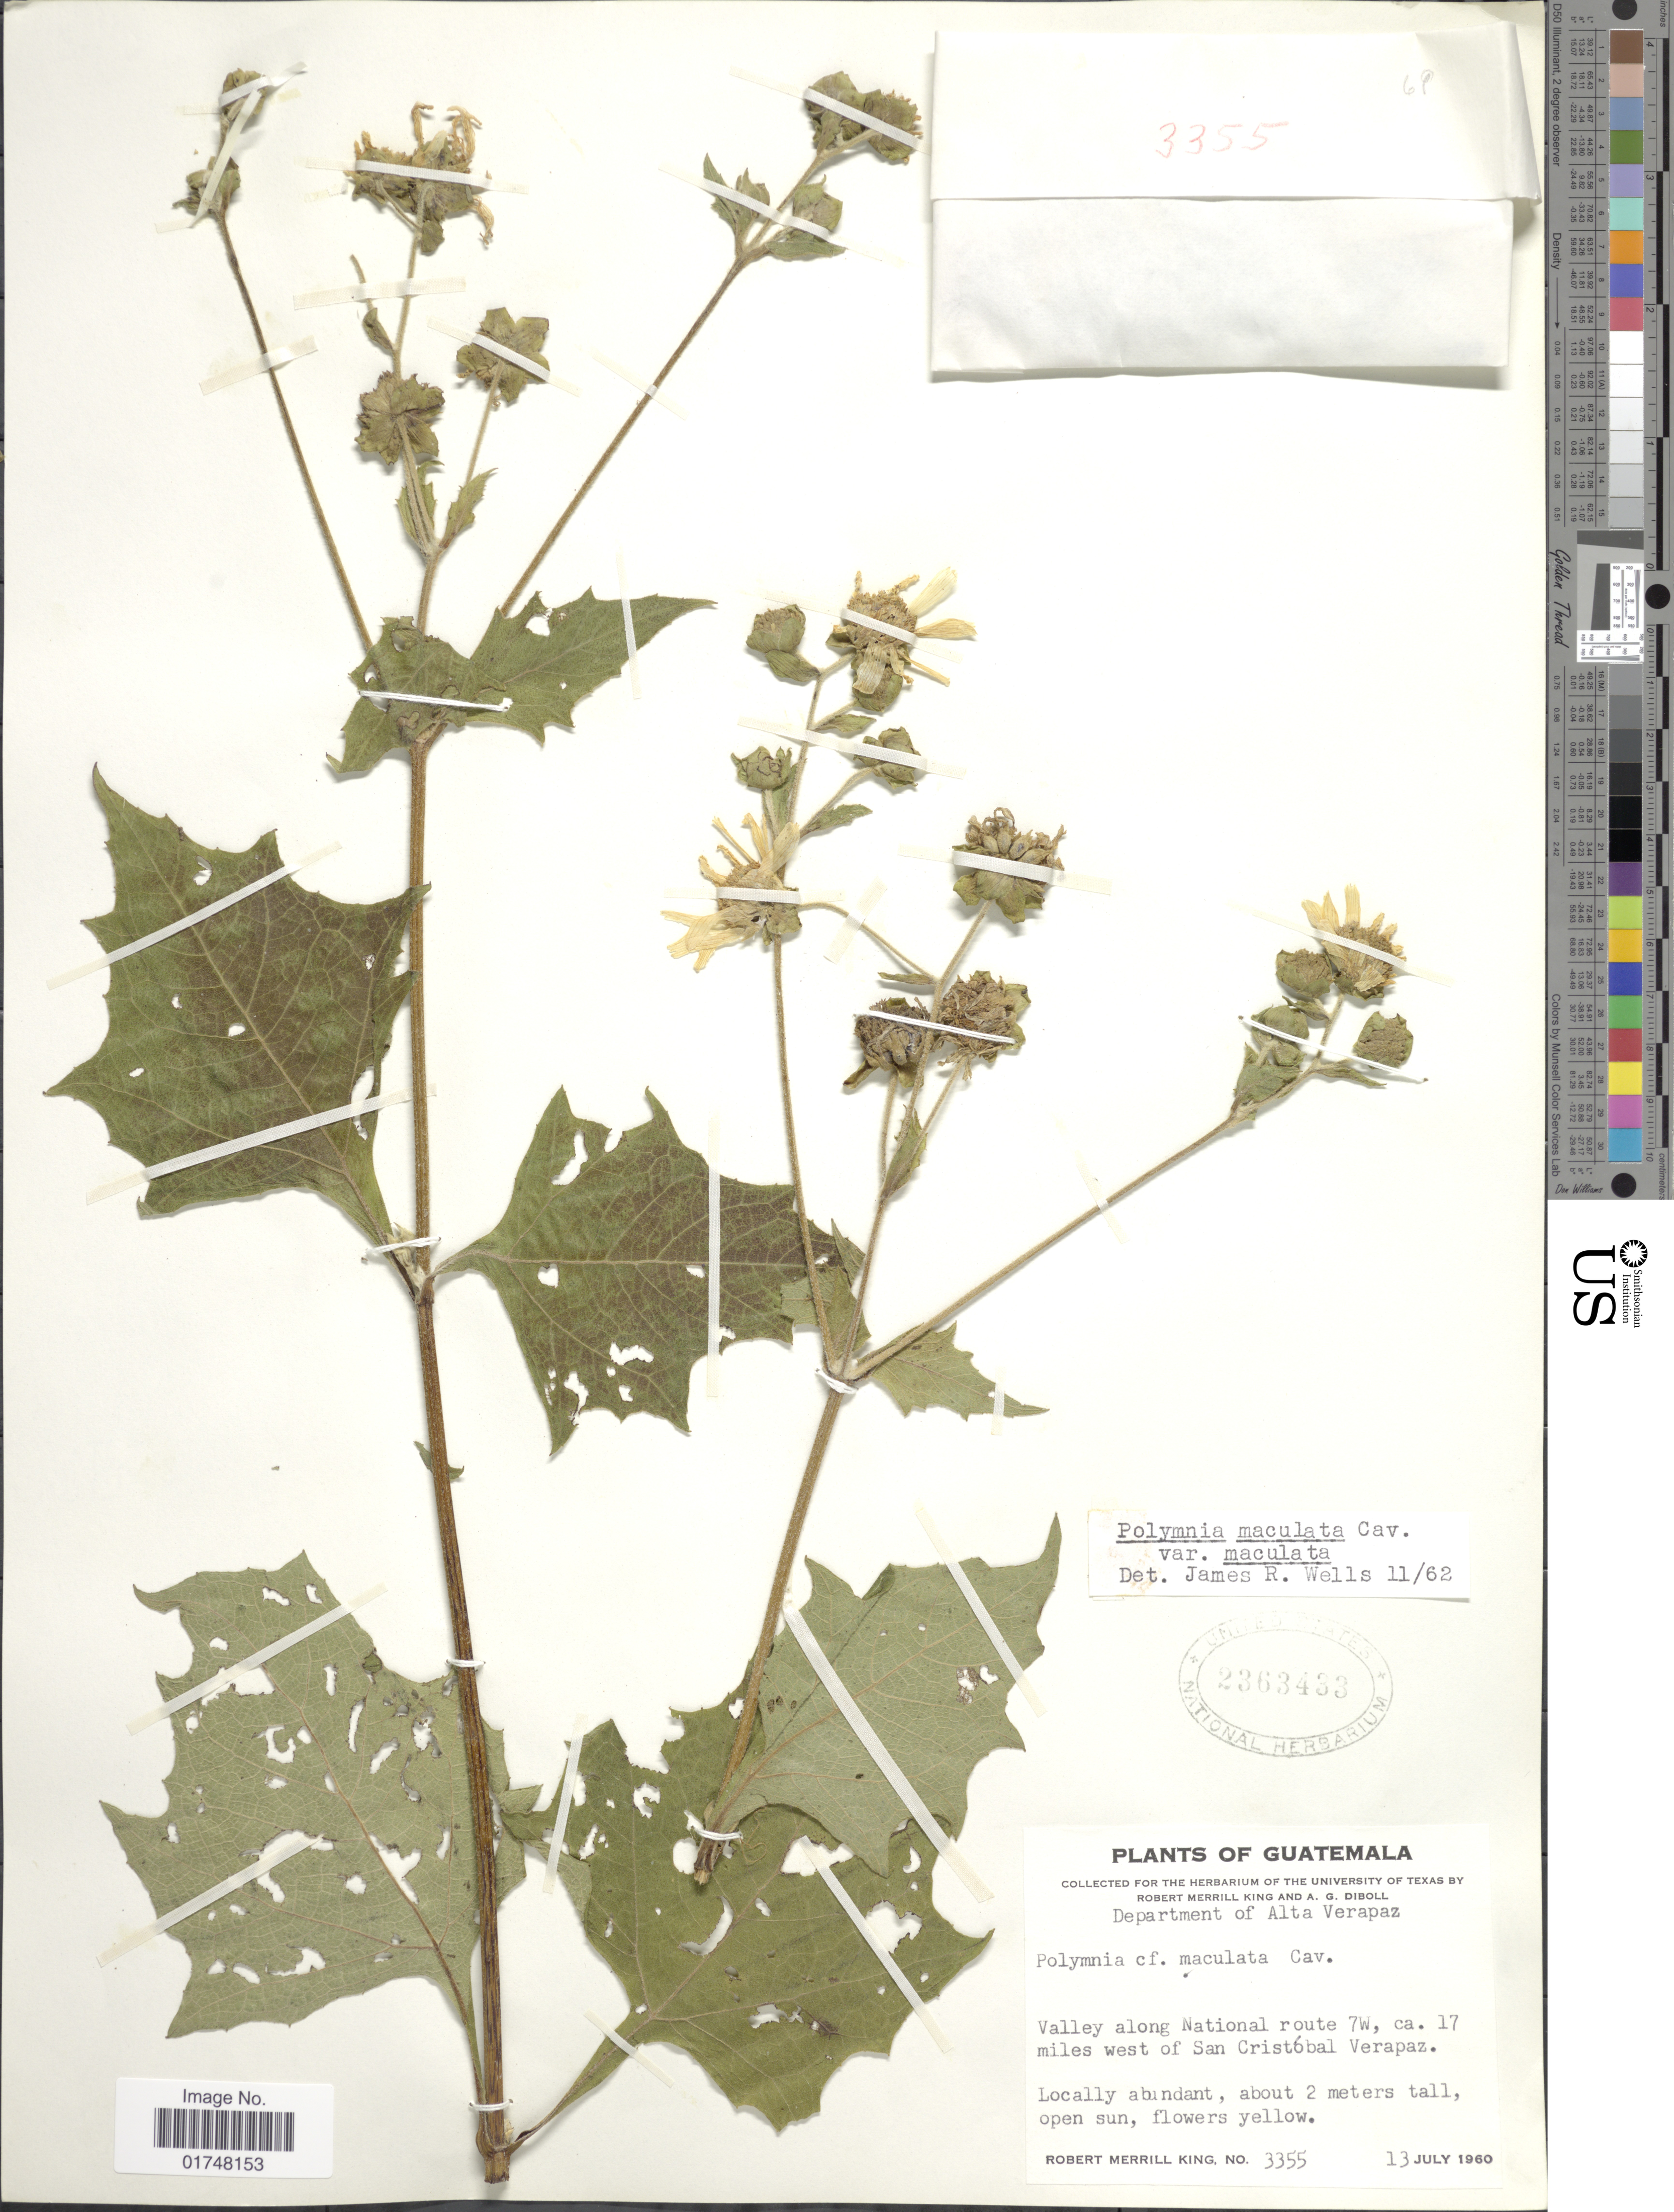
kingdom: Plantae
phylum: Tracheophyta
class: Magnoliopsida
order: Asterales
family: Asteraceae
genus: Smallanthus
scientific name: Smallanthus maculatus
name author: (Cav.) H. Rob.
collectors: R. M. King & A. Diboll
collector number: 3355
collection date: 1960-07-13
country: Guatemala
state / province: Alta Verapaz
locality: Valley along National route 7W, ca. 17 miles west of San Cristobal Verapaz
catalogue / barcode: US 2363433